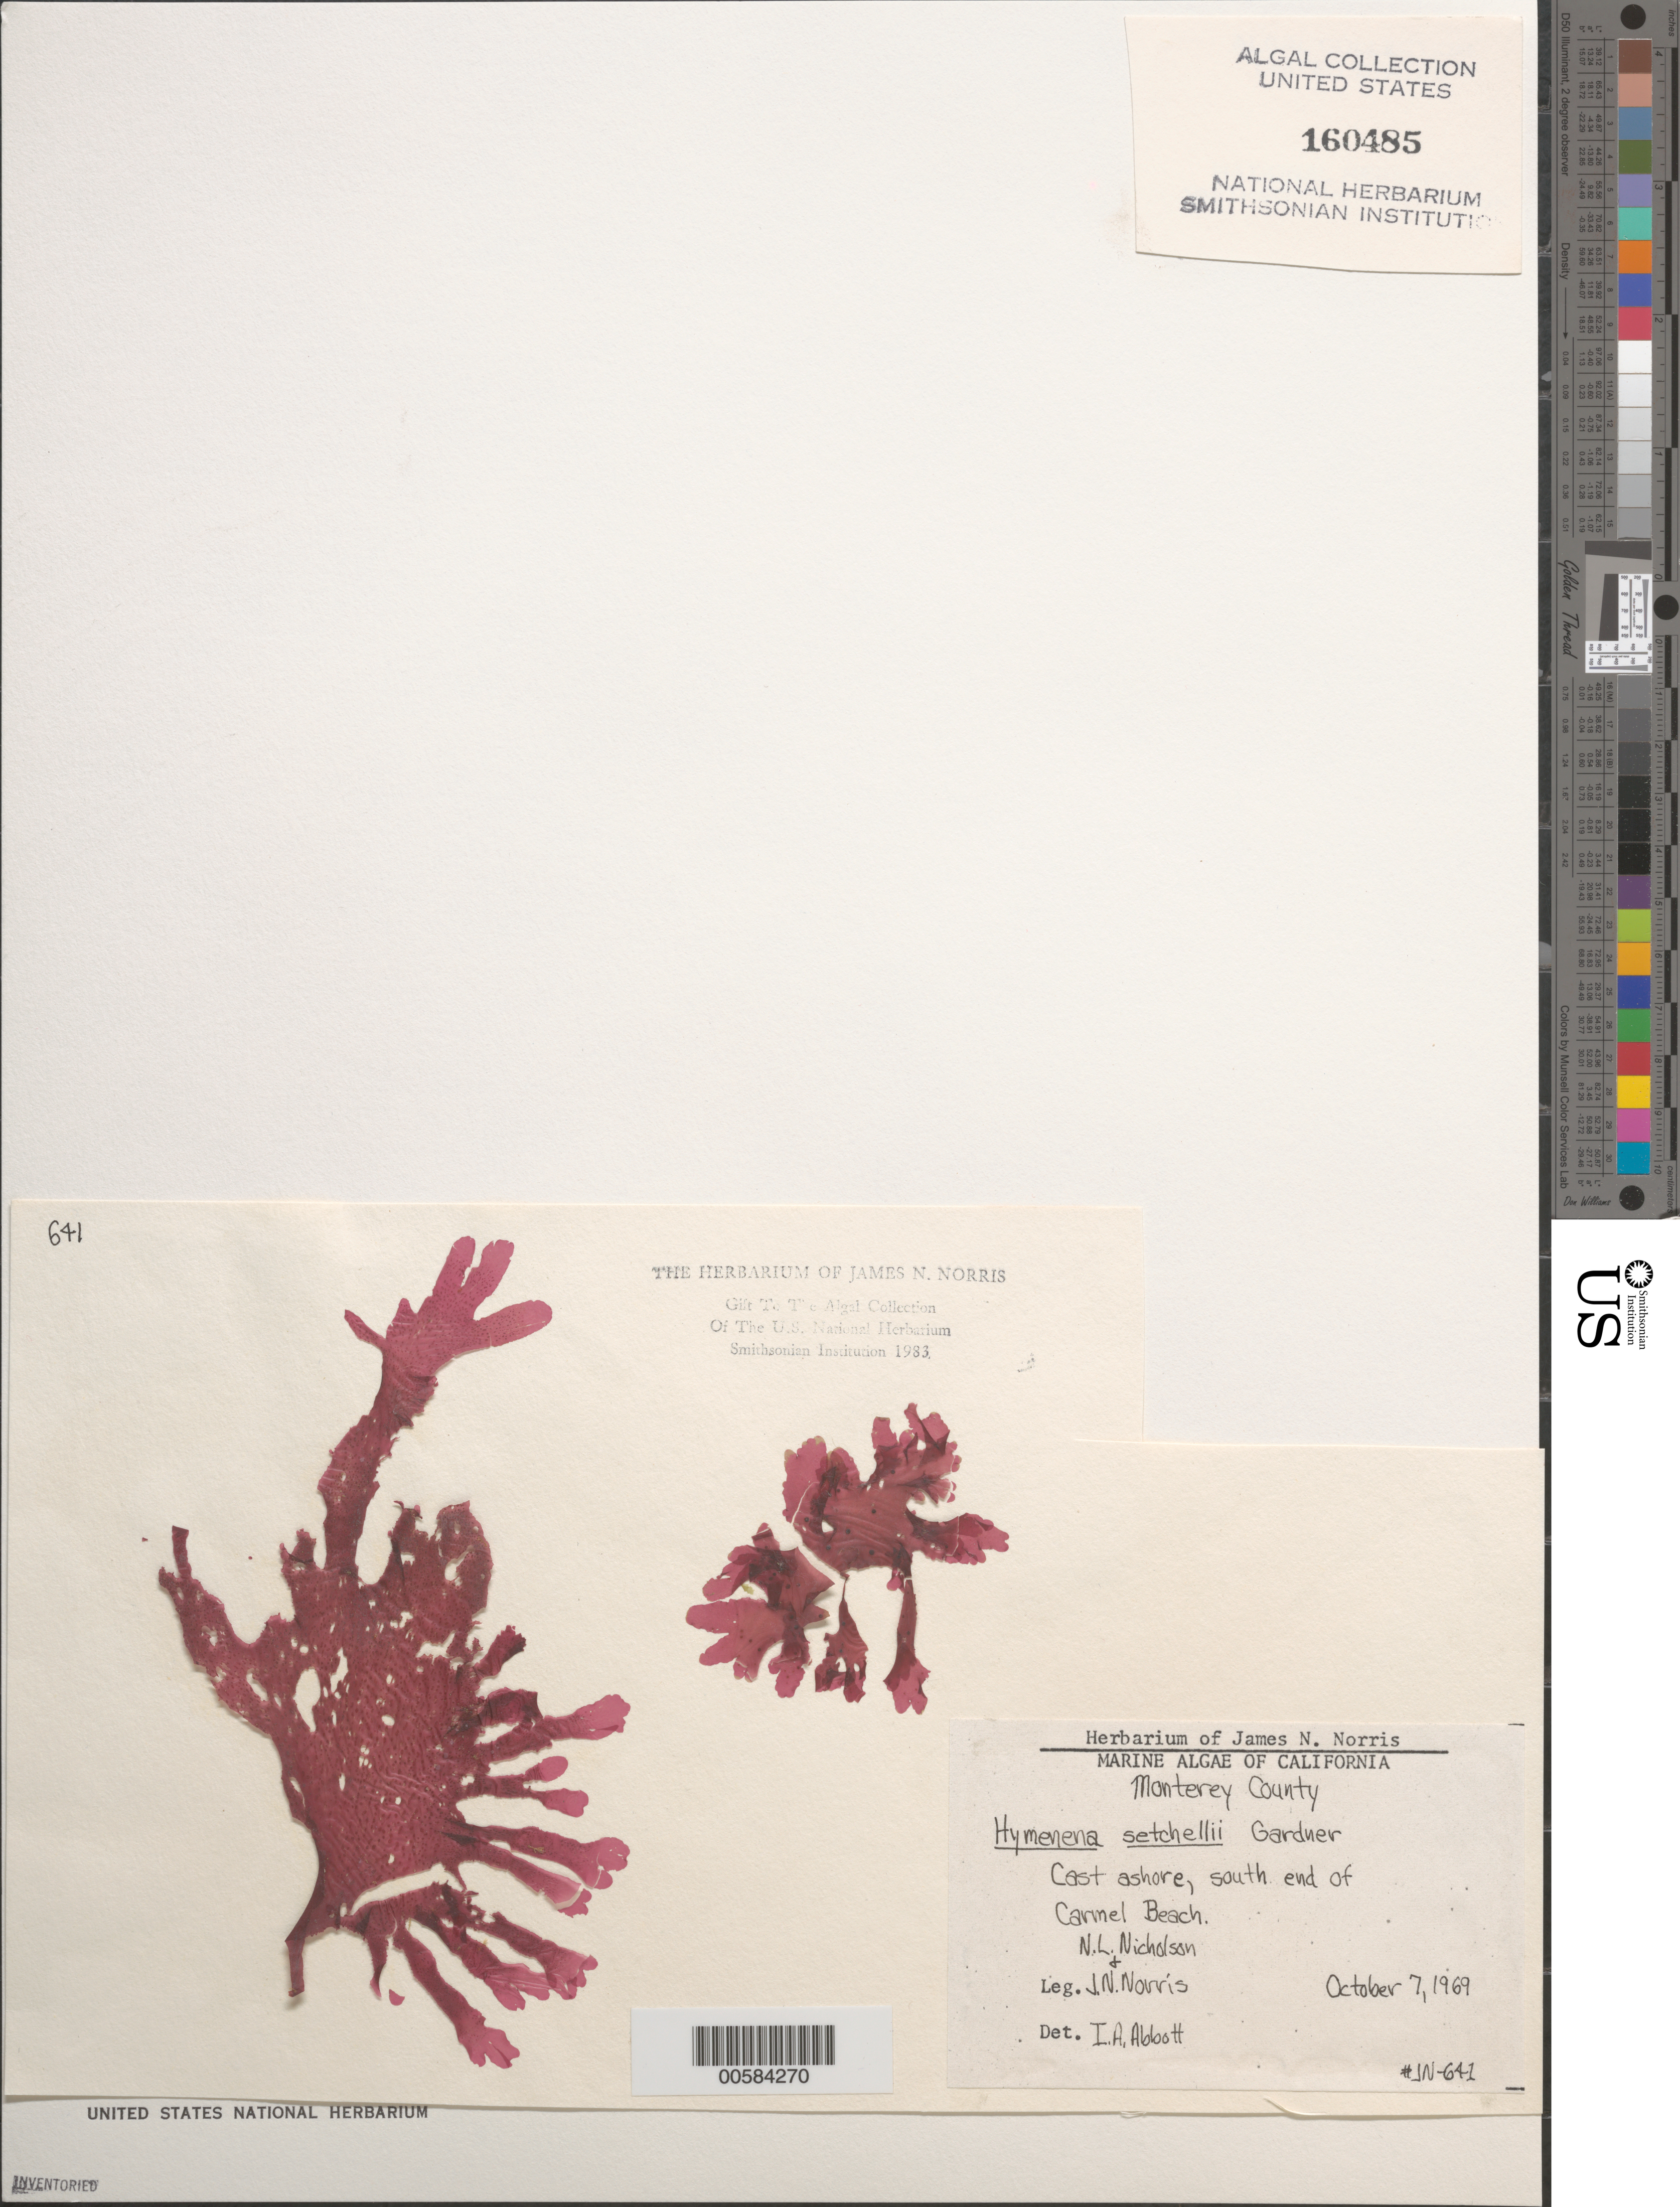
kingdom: Plantae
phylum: Rhodophyta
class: Florideophyceae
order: Ceramiales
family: Delesseriaceae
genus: Hymenena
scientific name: Hymenena setchellii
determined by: Abbott, Isabella A.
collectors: N. Nicholson & J. N. Norris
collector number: JN-641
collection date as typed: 07 Oct 1969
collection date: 1969-10-07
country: United States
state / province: California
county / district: Monterey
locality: Carmel Beach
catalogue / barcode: US 160485